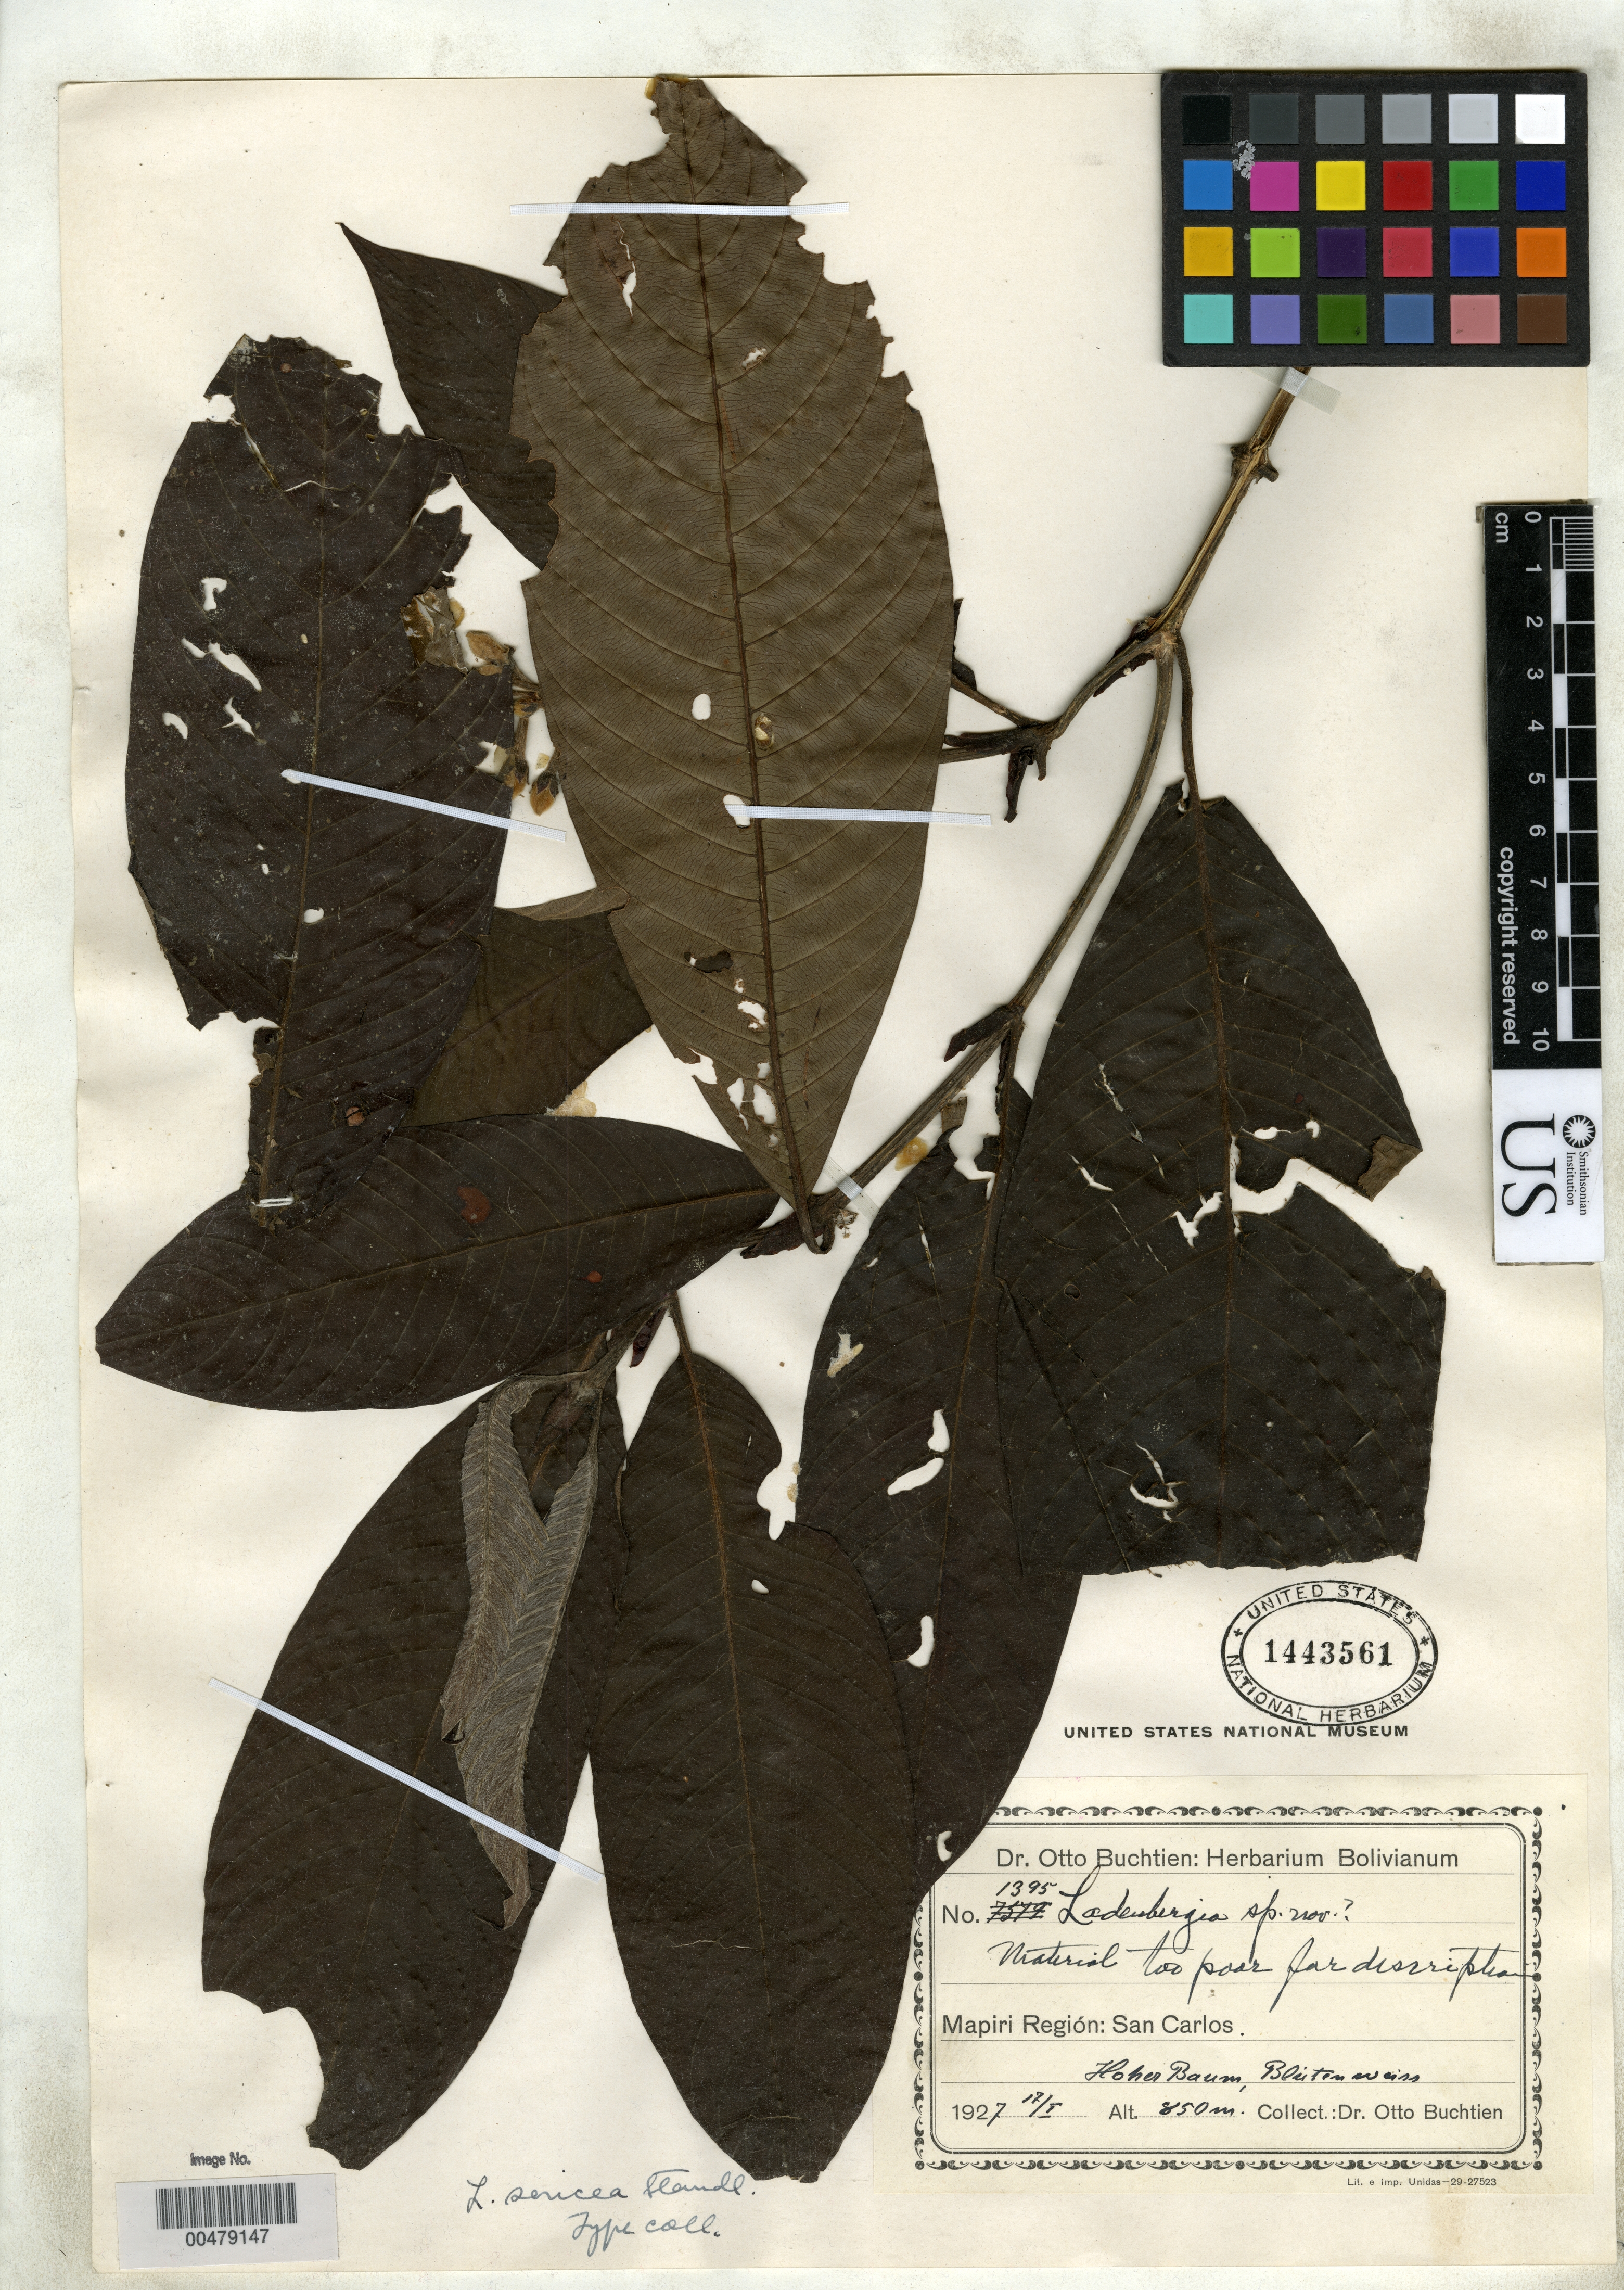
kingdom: Plantae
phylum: Tracheophyta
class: Magnoliopsida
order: Gentianales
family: Rubiaceae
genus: Ladenbergia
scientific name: Ladenbergia sericea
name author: Standl.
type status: Type Collection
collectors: O. Buchtien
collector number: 1395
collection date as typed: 17 Jan 1927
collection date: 1927-01-17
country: Bolivia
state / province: La Paz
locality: Mapiri region, San Carlos.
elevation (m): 850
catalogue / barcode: US 1443561